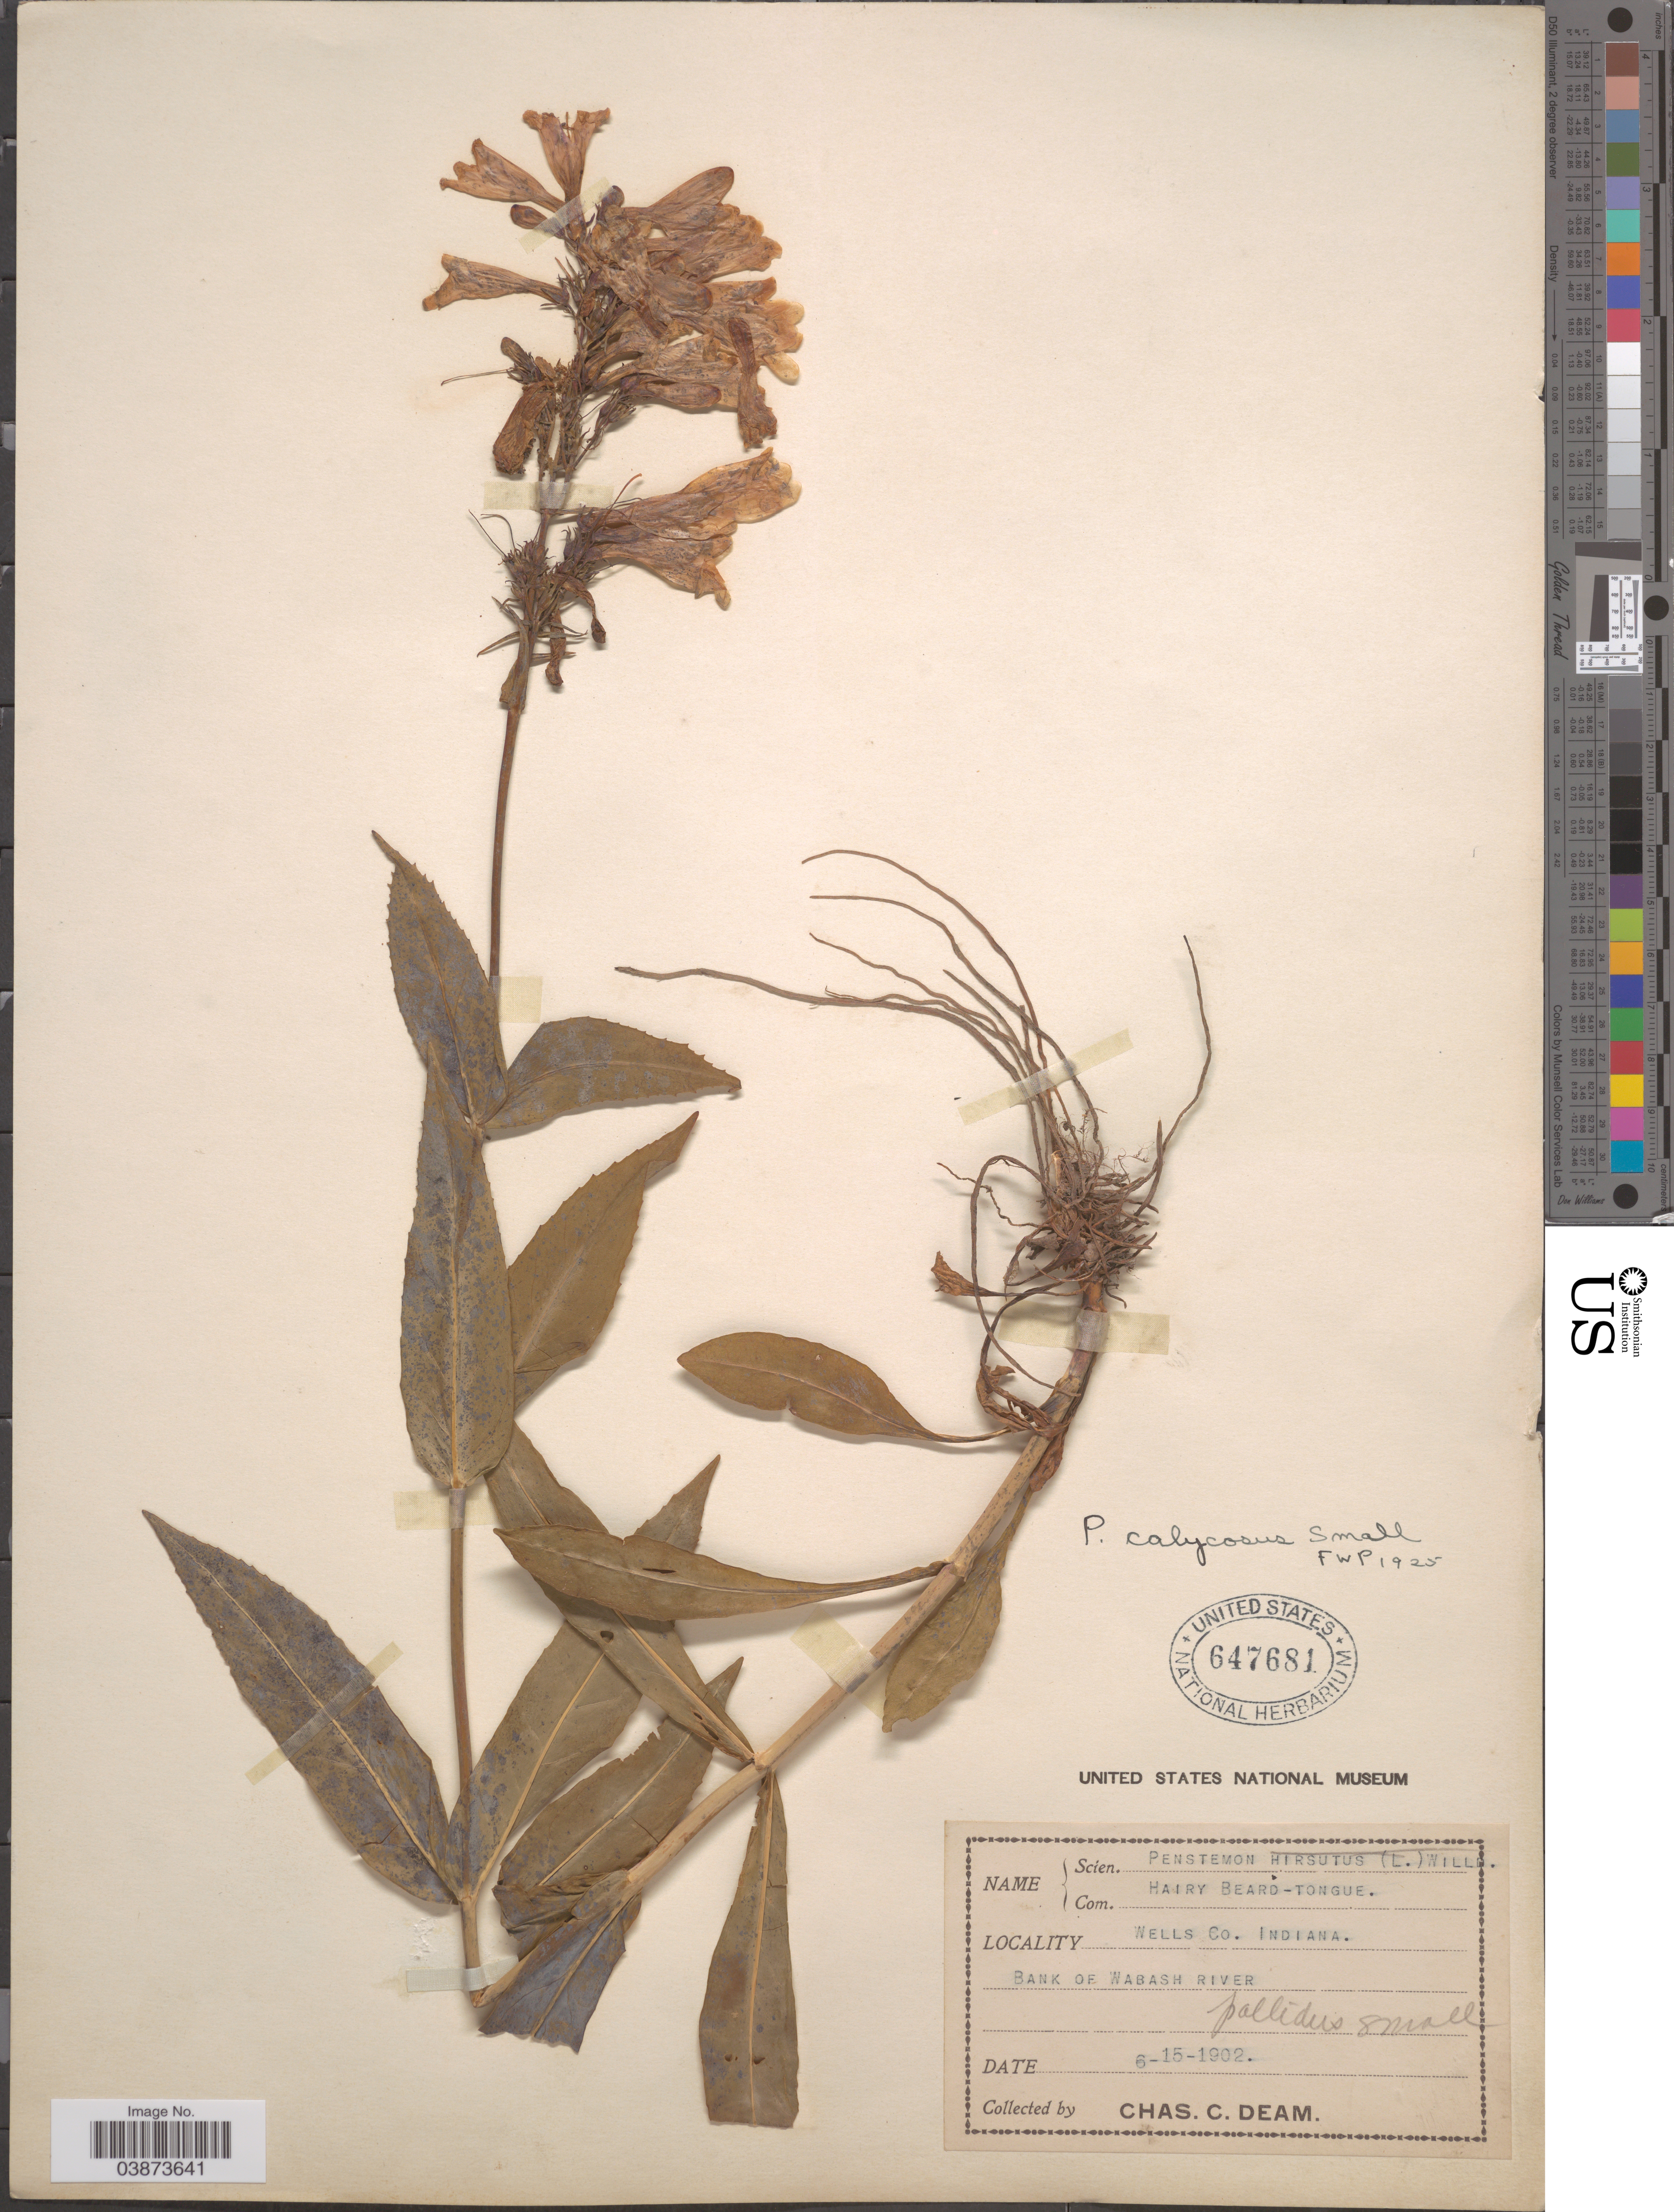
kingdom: Plantae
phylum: Tracheophyta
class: Magnoliopsida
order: Lamiales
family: Plantaginaceae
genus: Penstemon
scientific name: Penstemon calycosus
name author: Small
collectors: C. C. Deam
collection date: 1902-06-15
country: United States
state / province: Indiana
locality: Wells Co. Bank of Wabash River.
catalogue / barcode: US 647681